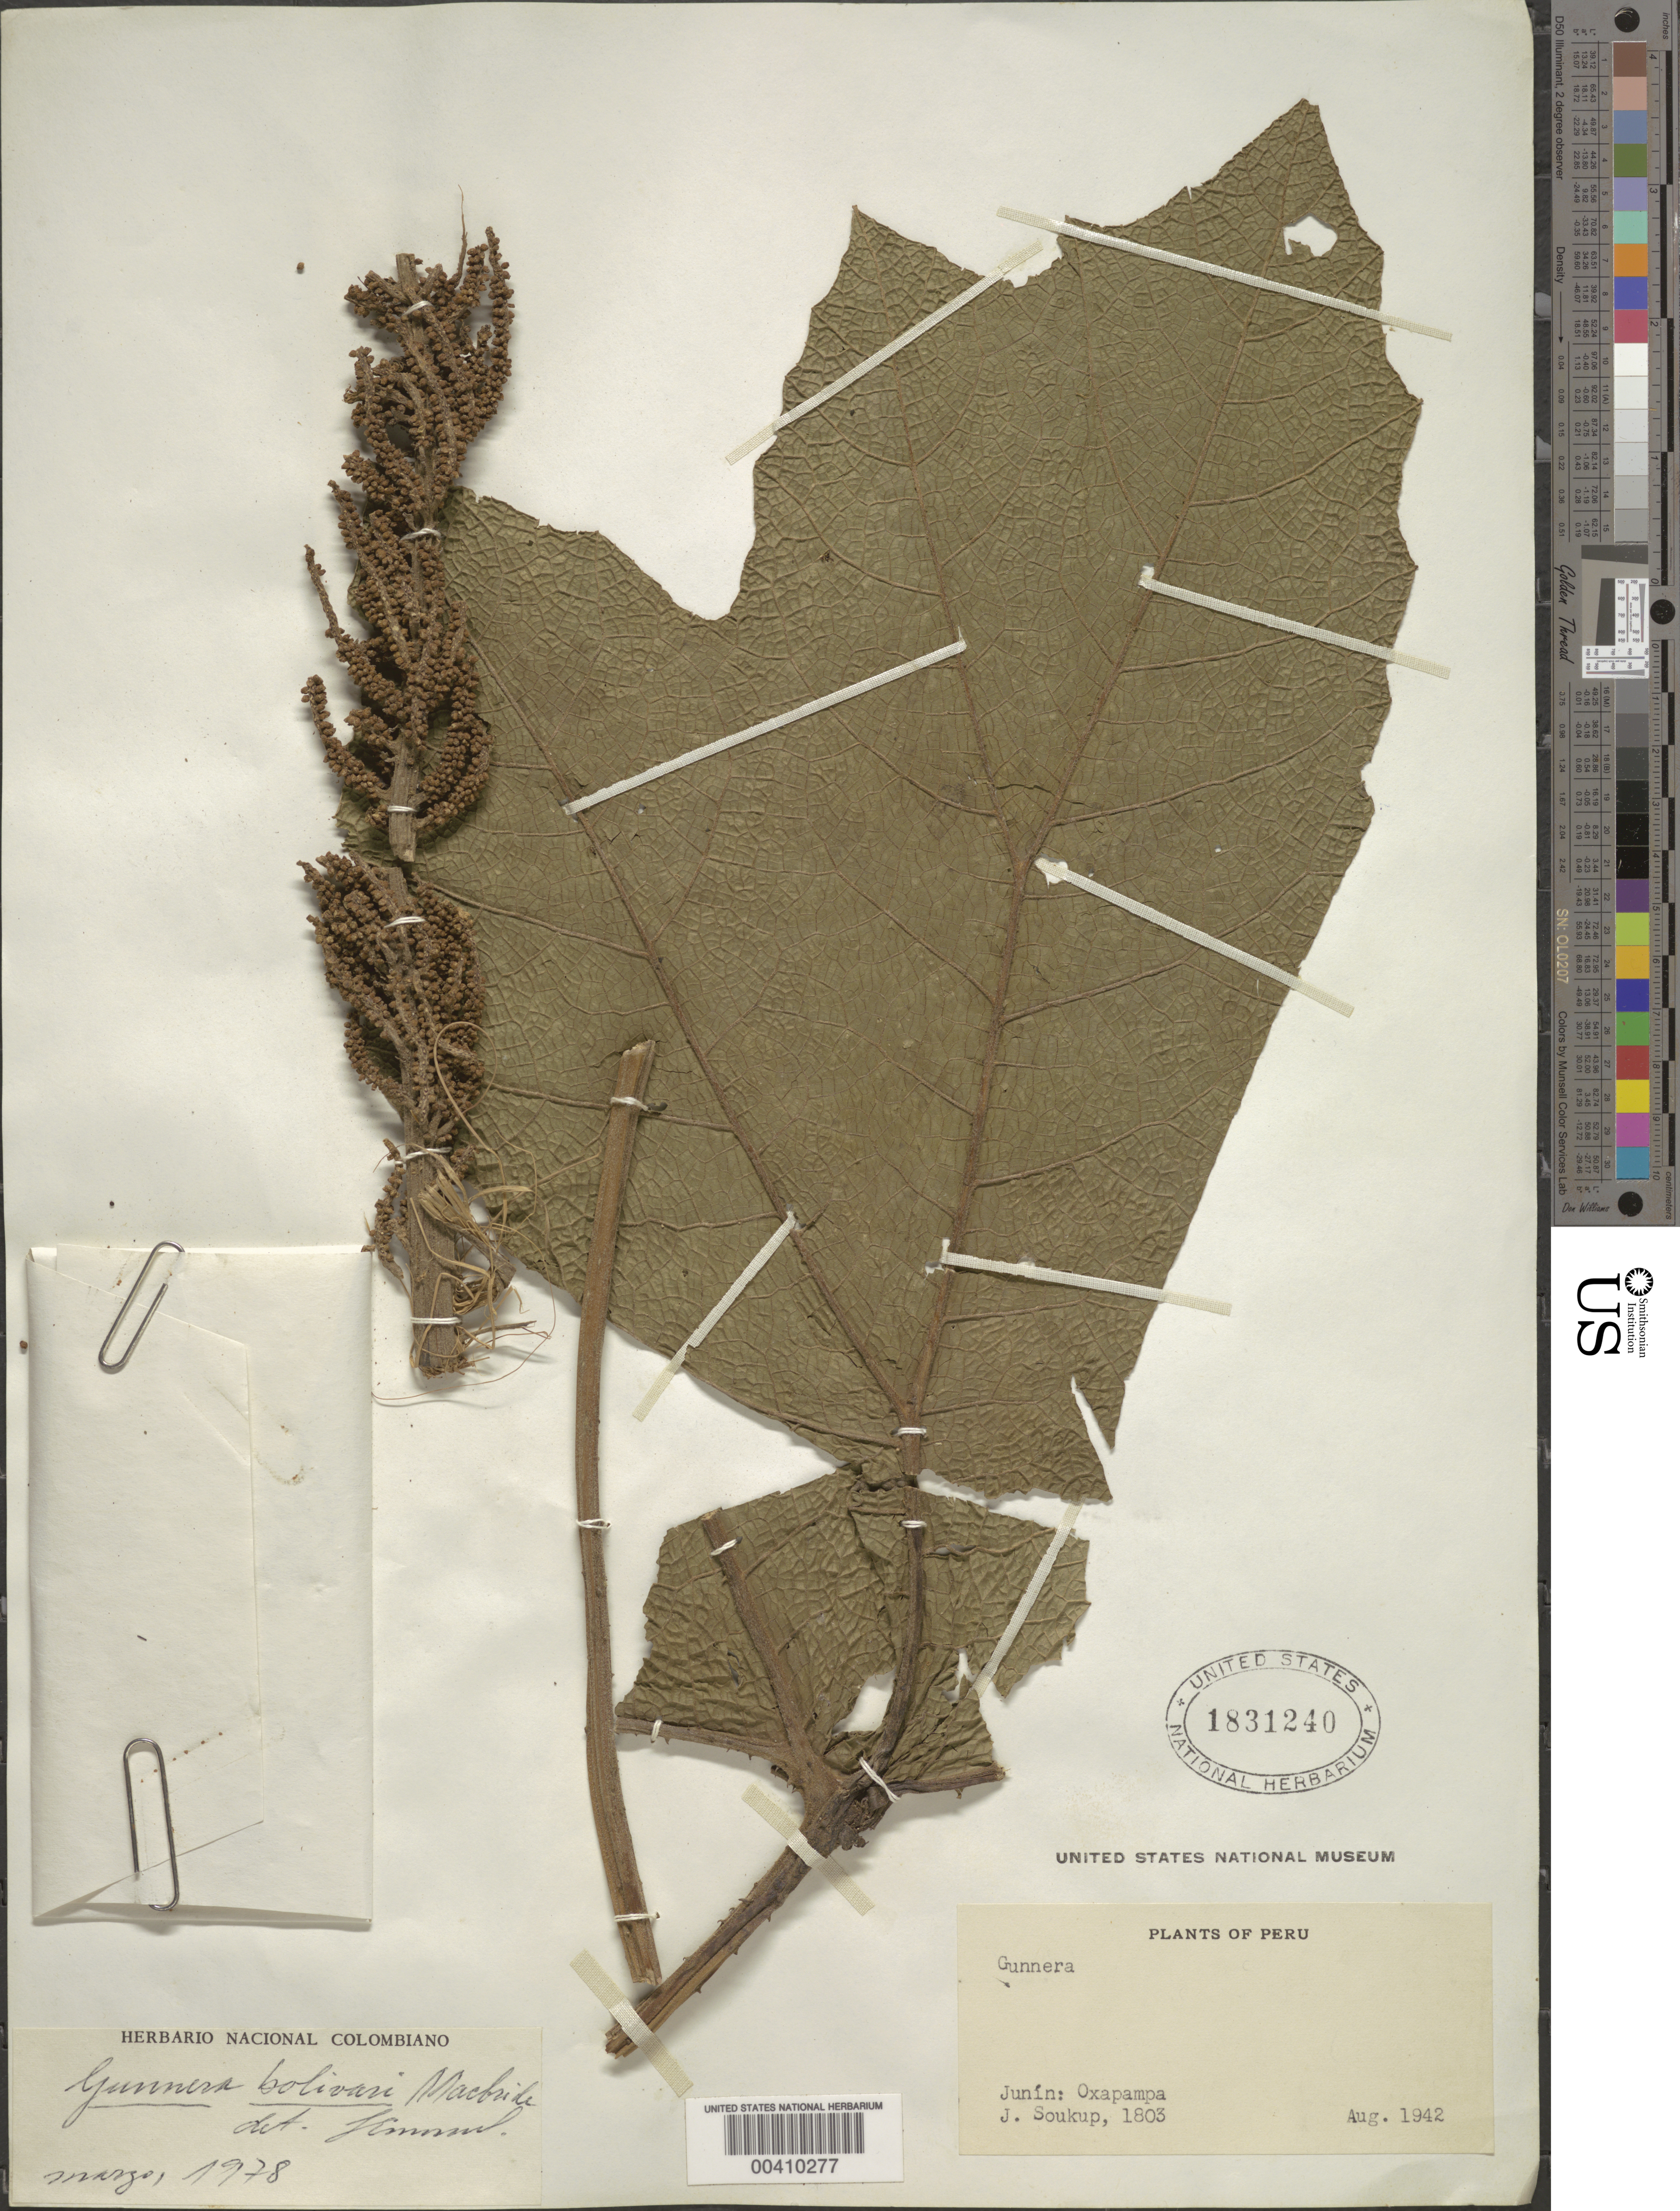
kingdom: Plantae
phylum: Tracheophyta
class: Magnoliopsida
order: Gunnerales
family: Gunneraceae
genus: Gunnera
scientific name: Gunnera bolivari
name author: J.F. Macbr.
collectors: J. J. Soukup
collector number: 1803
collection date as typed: Aug 1942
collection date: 1942-08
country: Peru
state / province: Junín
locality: Oxapampa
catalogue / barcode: US 1831240